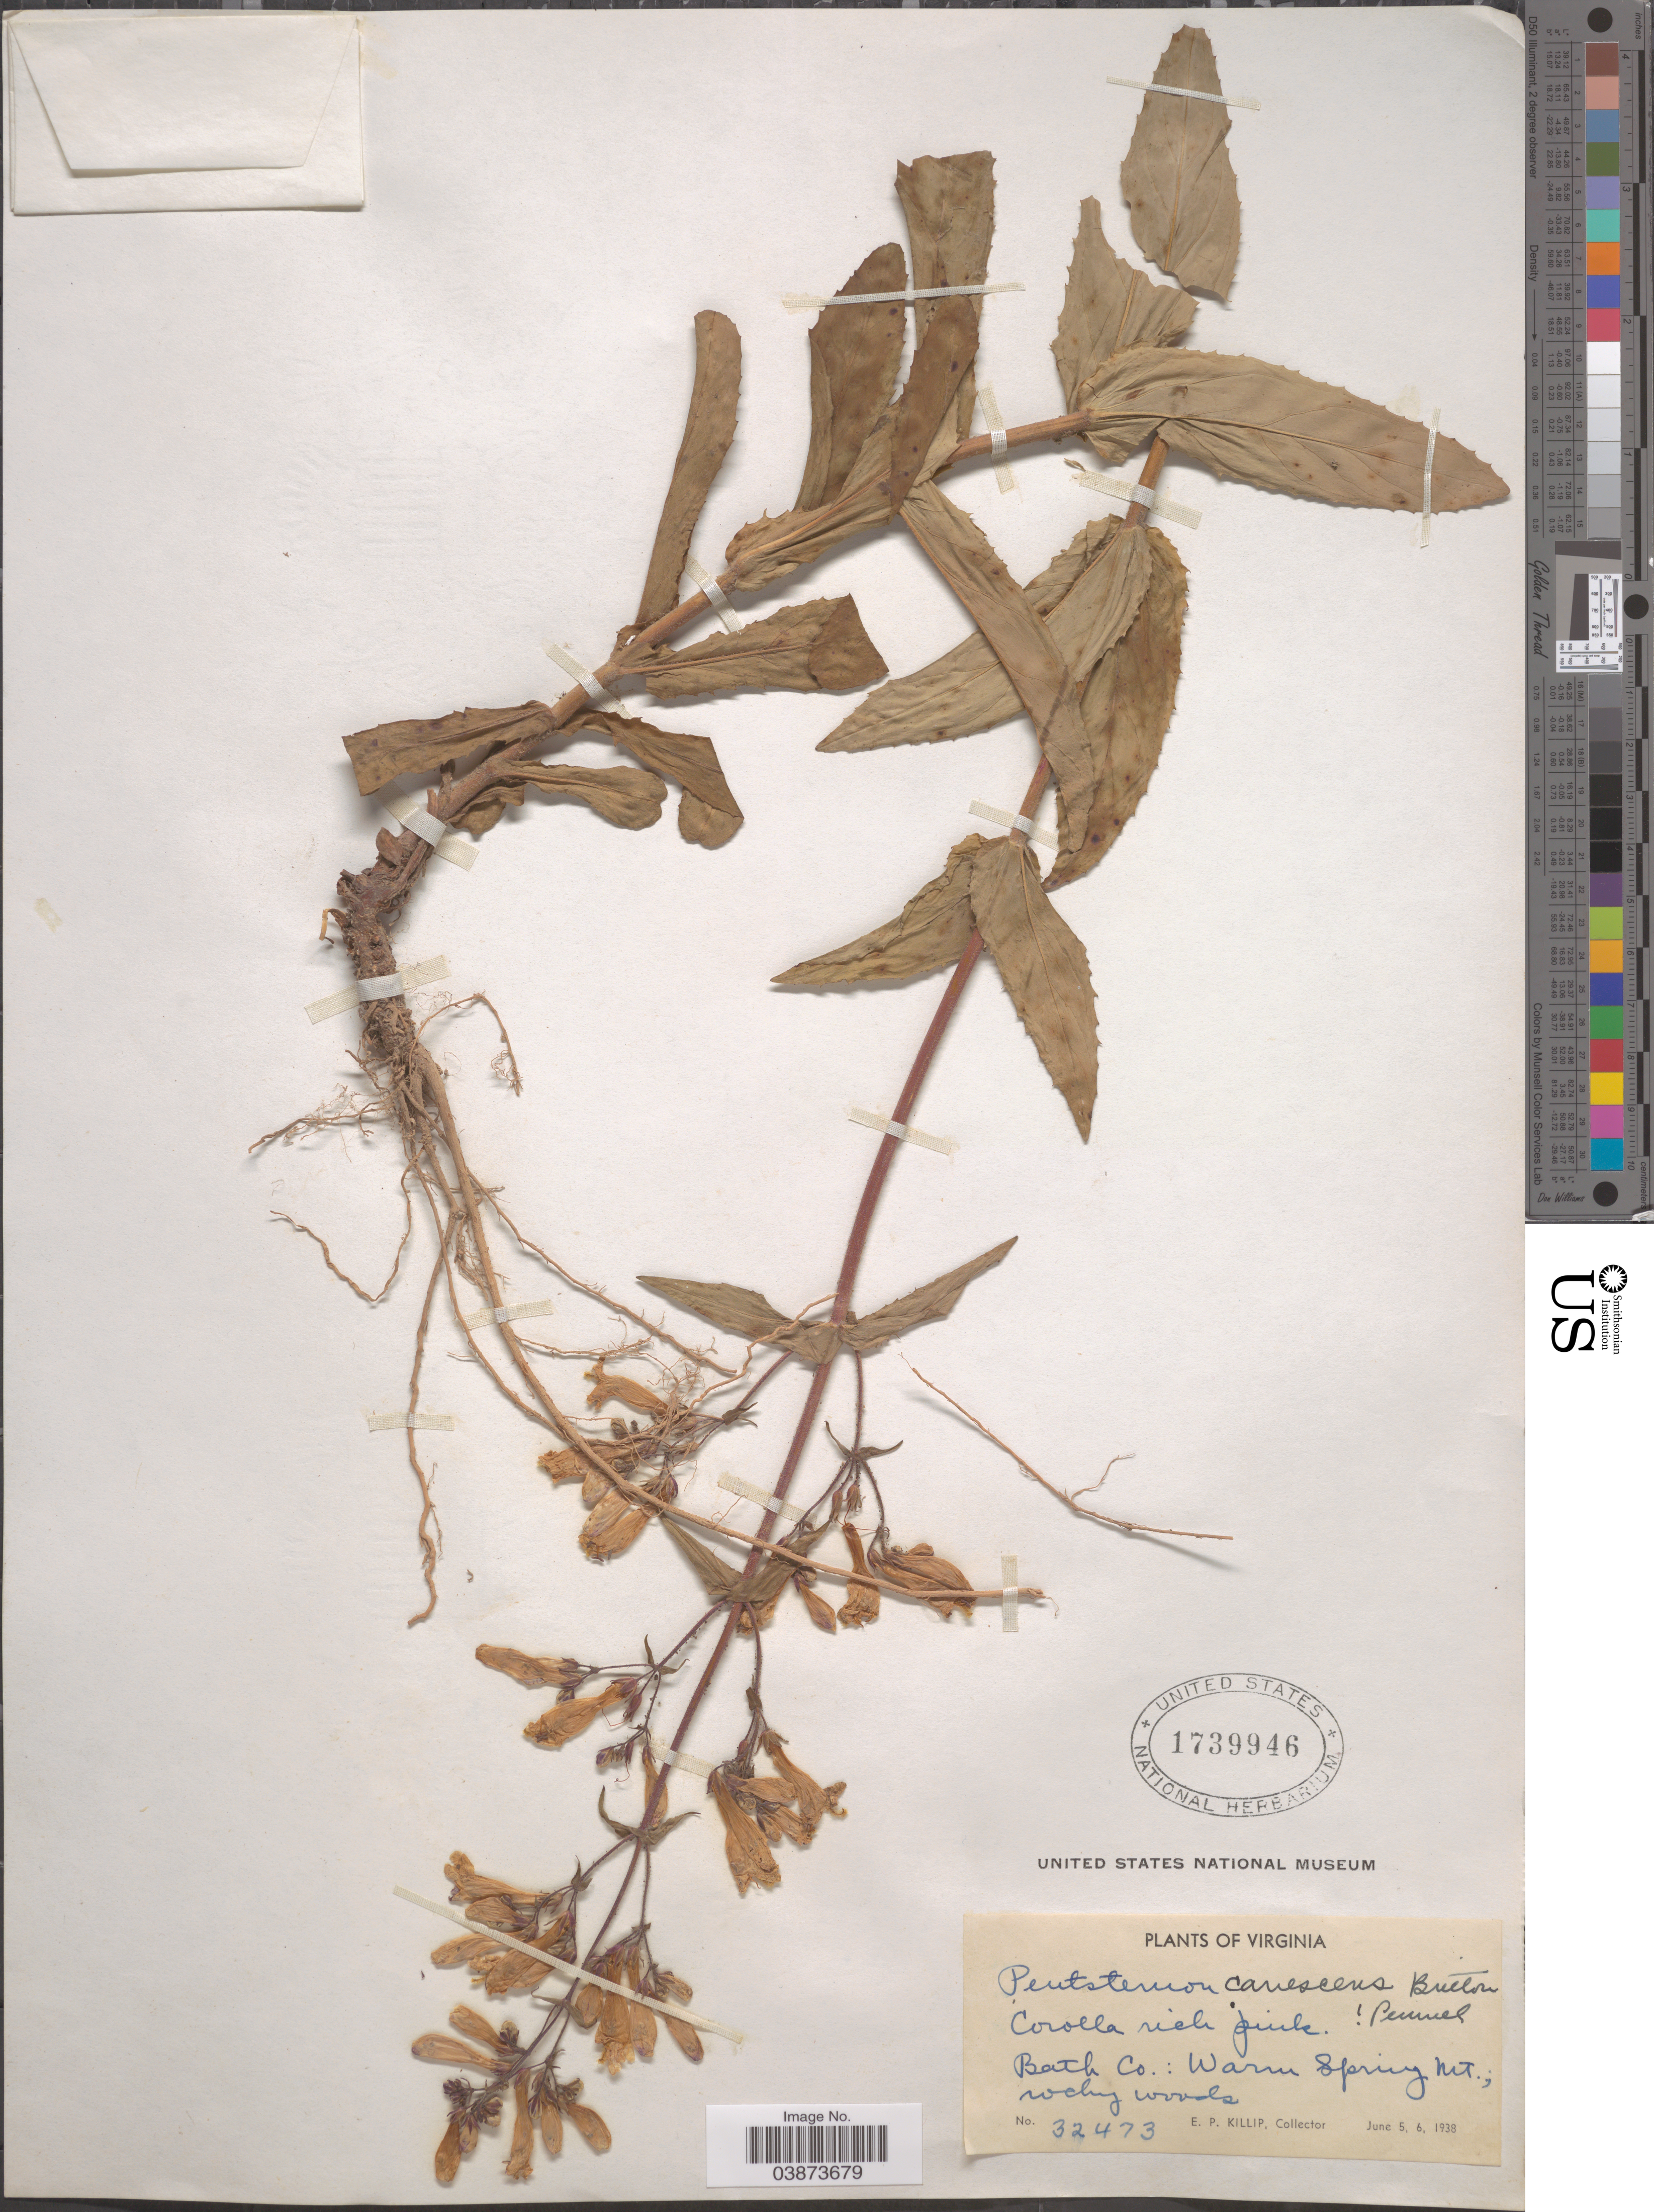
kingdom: Plantae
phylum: Tracheophyta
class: Magnoliopsida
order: Lamiales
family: Plantaginaceae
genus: Penstemon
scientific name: Penstemon canescens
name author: L.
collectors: E. P. Killip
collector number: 32473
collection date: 1938-06-05/1938-06-06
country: United States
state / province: Virginia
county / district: Bath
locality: Bath Co.: Warm Spring Mt.; rocky woods.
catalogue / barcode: US 1739946